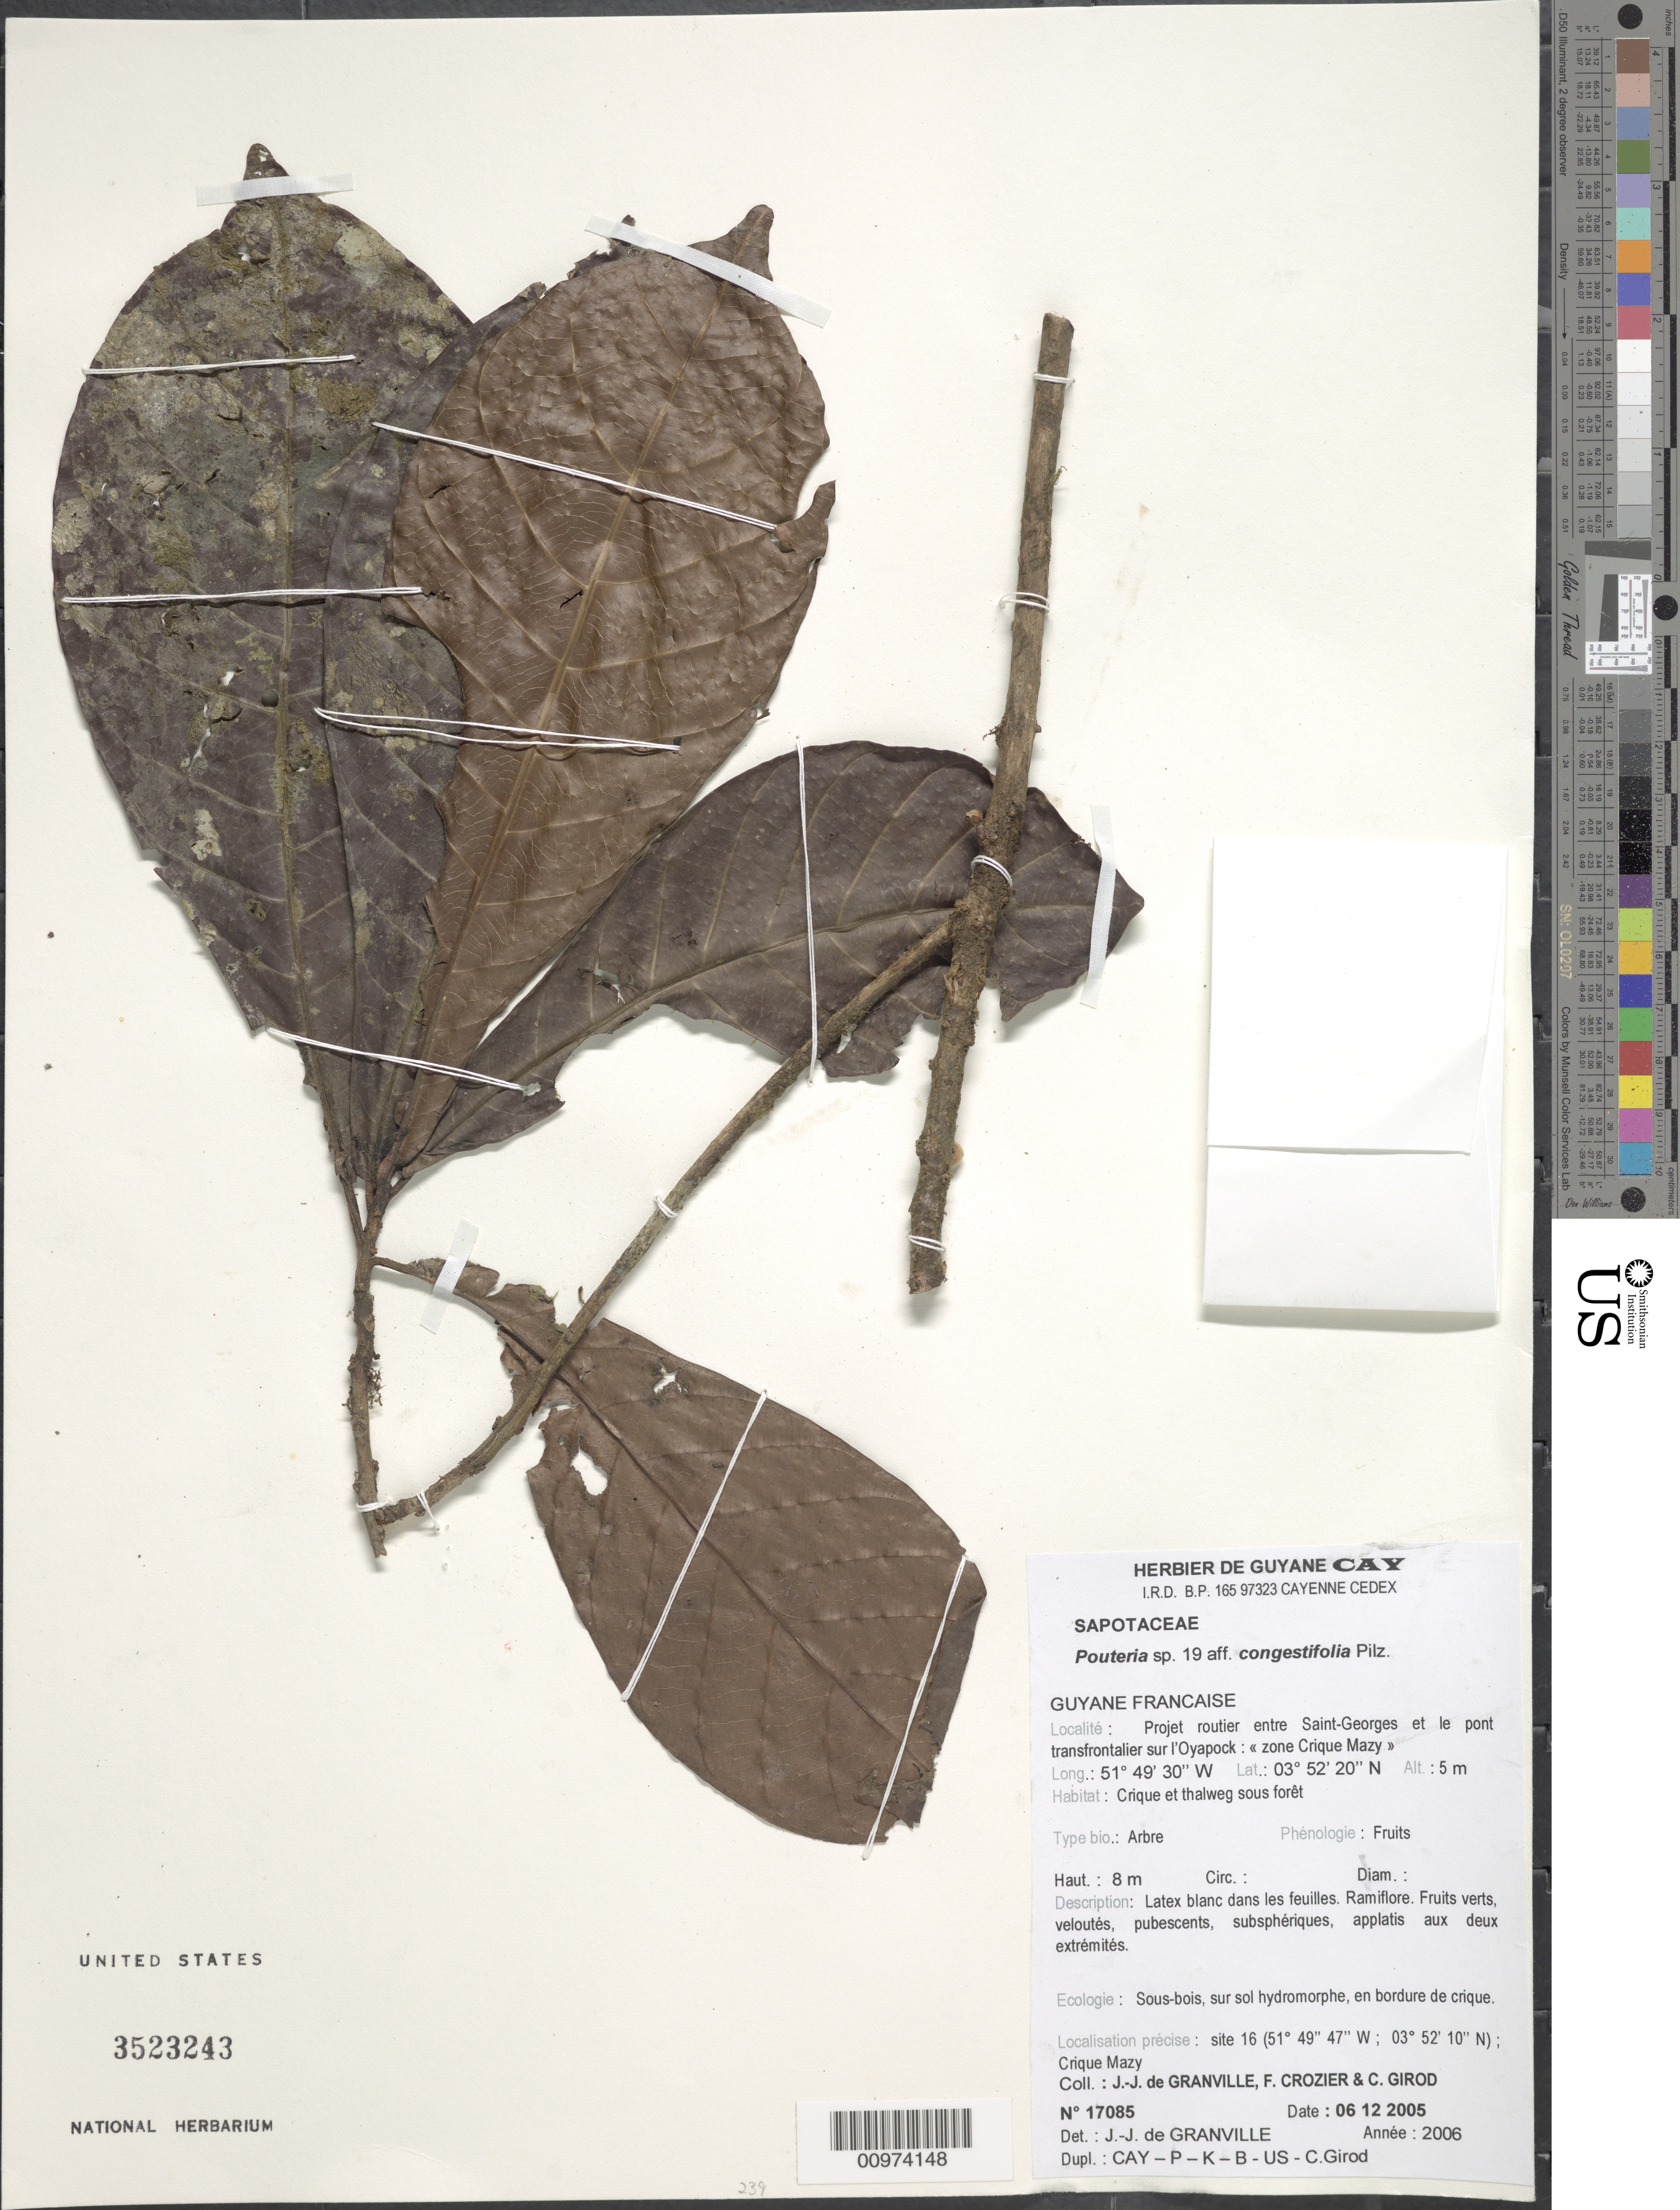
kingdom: Plantae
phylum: Tracheophyta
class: Magnoliopsida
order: Ericales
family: Sapotaceae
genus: Pouteria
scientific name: Pouteria congestifolia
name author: Pilz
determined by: Granville, J. J. de, (CAY), Institut de Recherche pour le Developpement (IRD) (FRENCH GUIANA)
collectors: J.-J. de Granville, F. Crozier & C. Girod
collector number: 17085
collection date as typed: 6-Dec-05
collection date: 2005-12-06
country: French Guiana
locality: Projet routier entre Saint Georges et le pont transfrontalier sur l'Oyapock, "zone Crique Mazy"; site 16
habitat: Crique et thalweg sous foret; sous-bois, sur sol hydromorphe, en bordure de crique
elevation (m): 5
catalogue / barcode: US 3523243